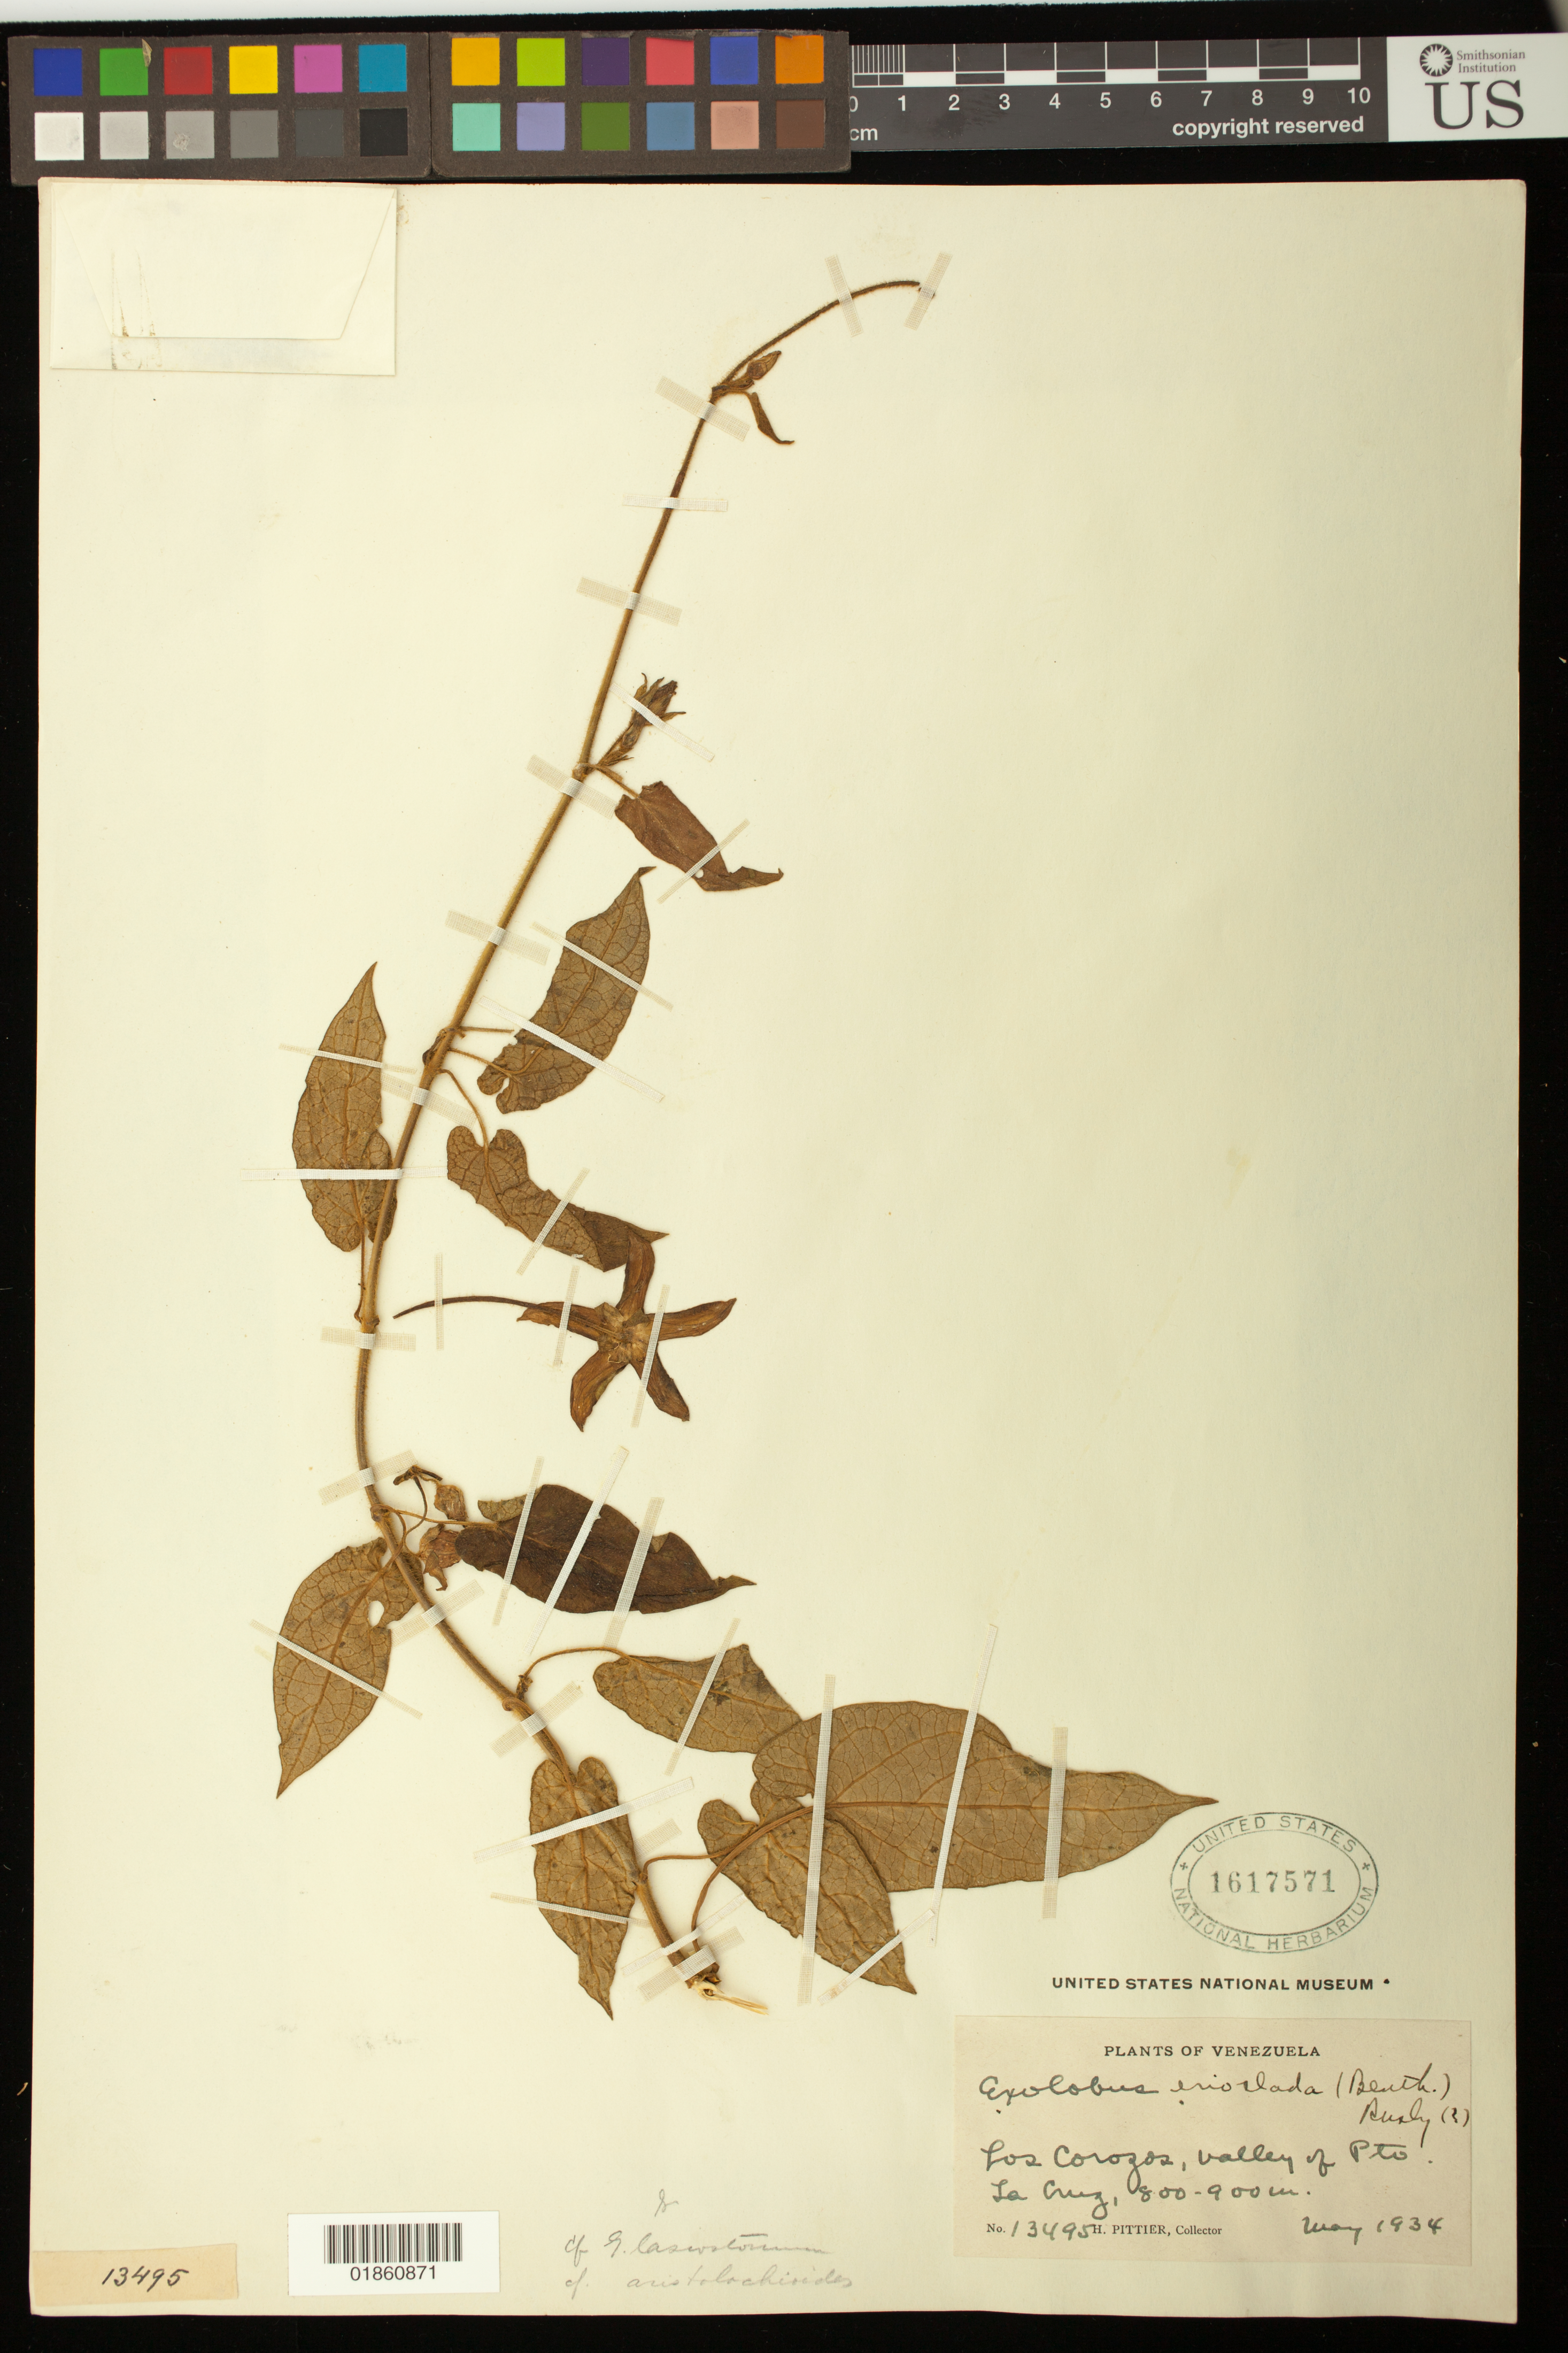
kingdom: Plantae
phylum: Tracheophyta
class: Magnoliopsida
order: Gentianales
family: Apocynaceae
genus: Gonolobus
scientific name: Gonolobus sp.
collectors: H. F. Pittier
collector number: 13495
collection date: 1934-05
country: Venezuela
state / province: Anzoátegui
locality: Los Corozos, Valley of Pto. La Cruz [Puerto La Cruz]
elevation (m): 244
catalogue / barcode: US 1617571